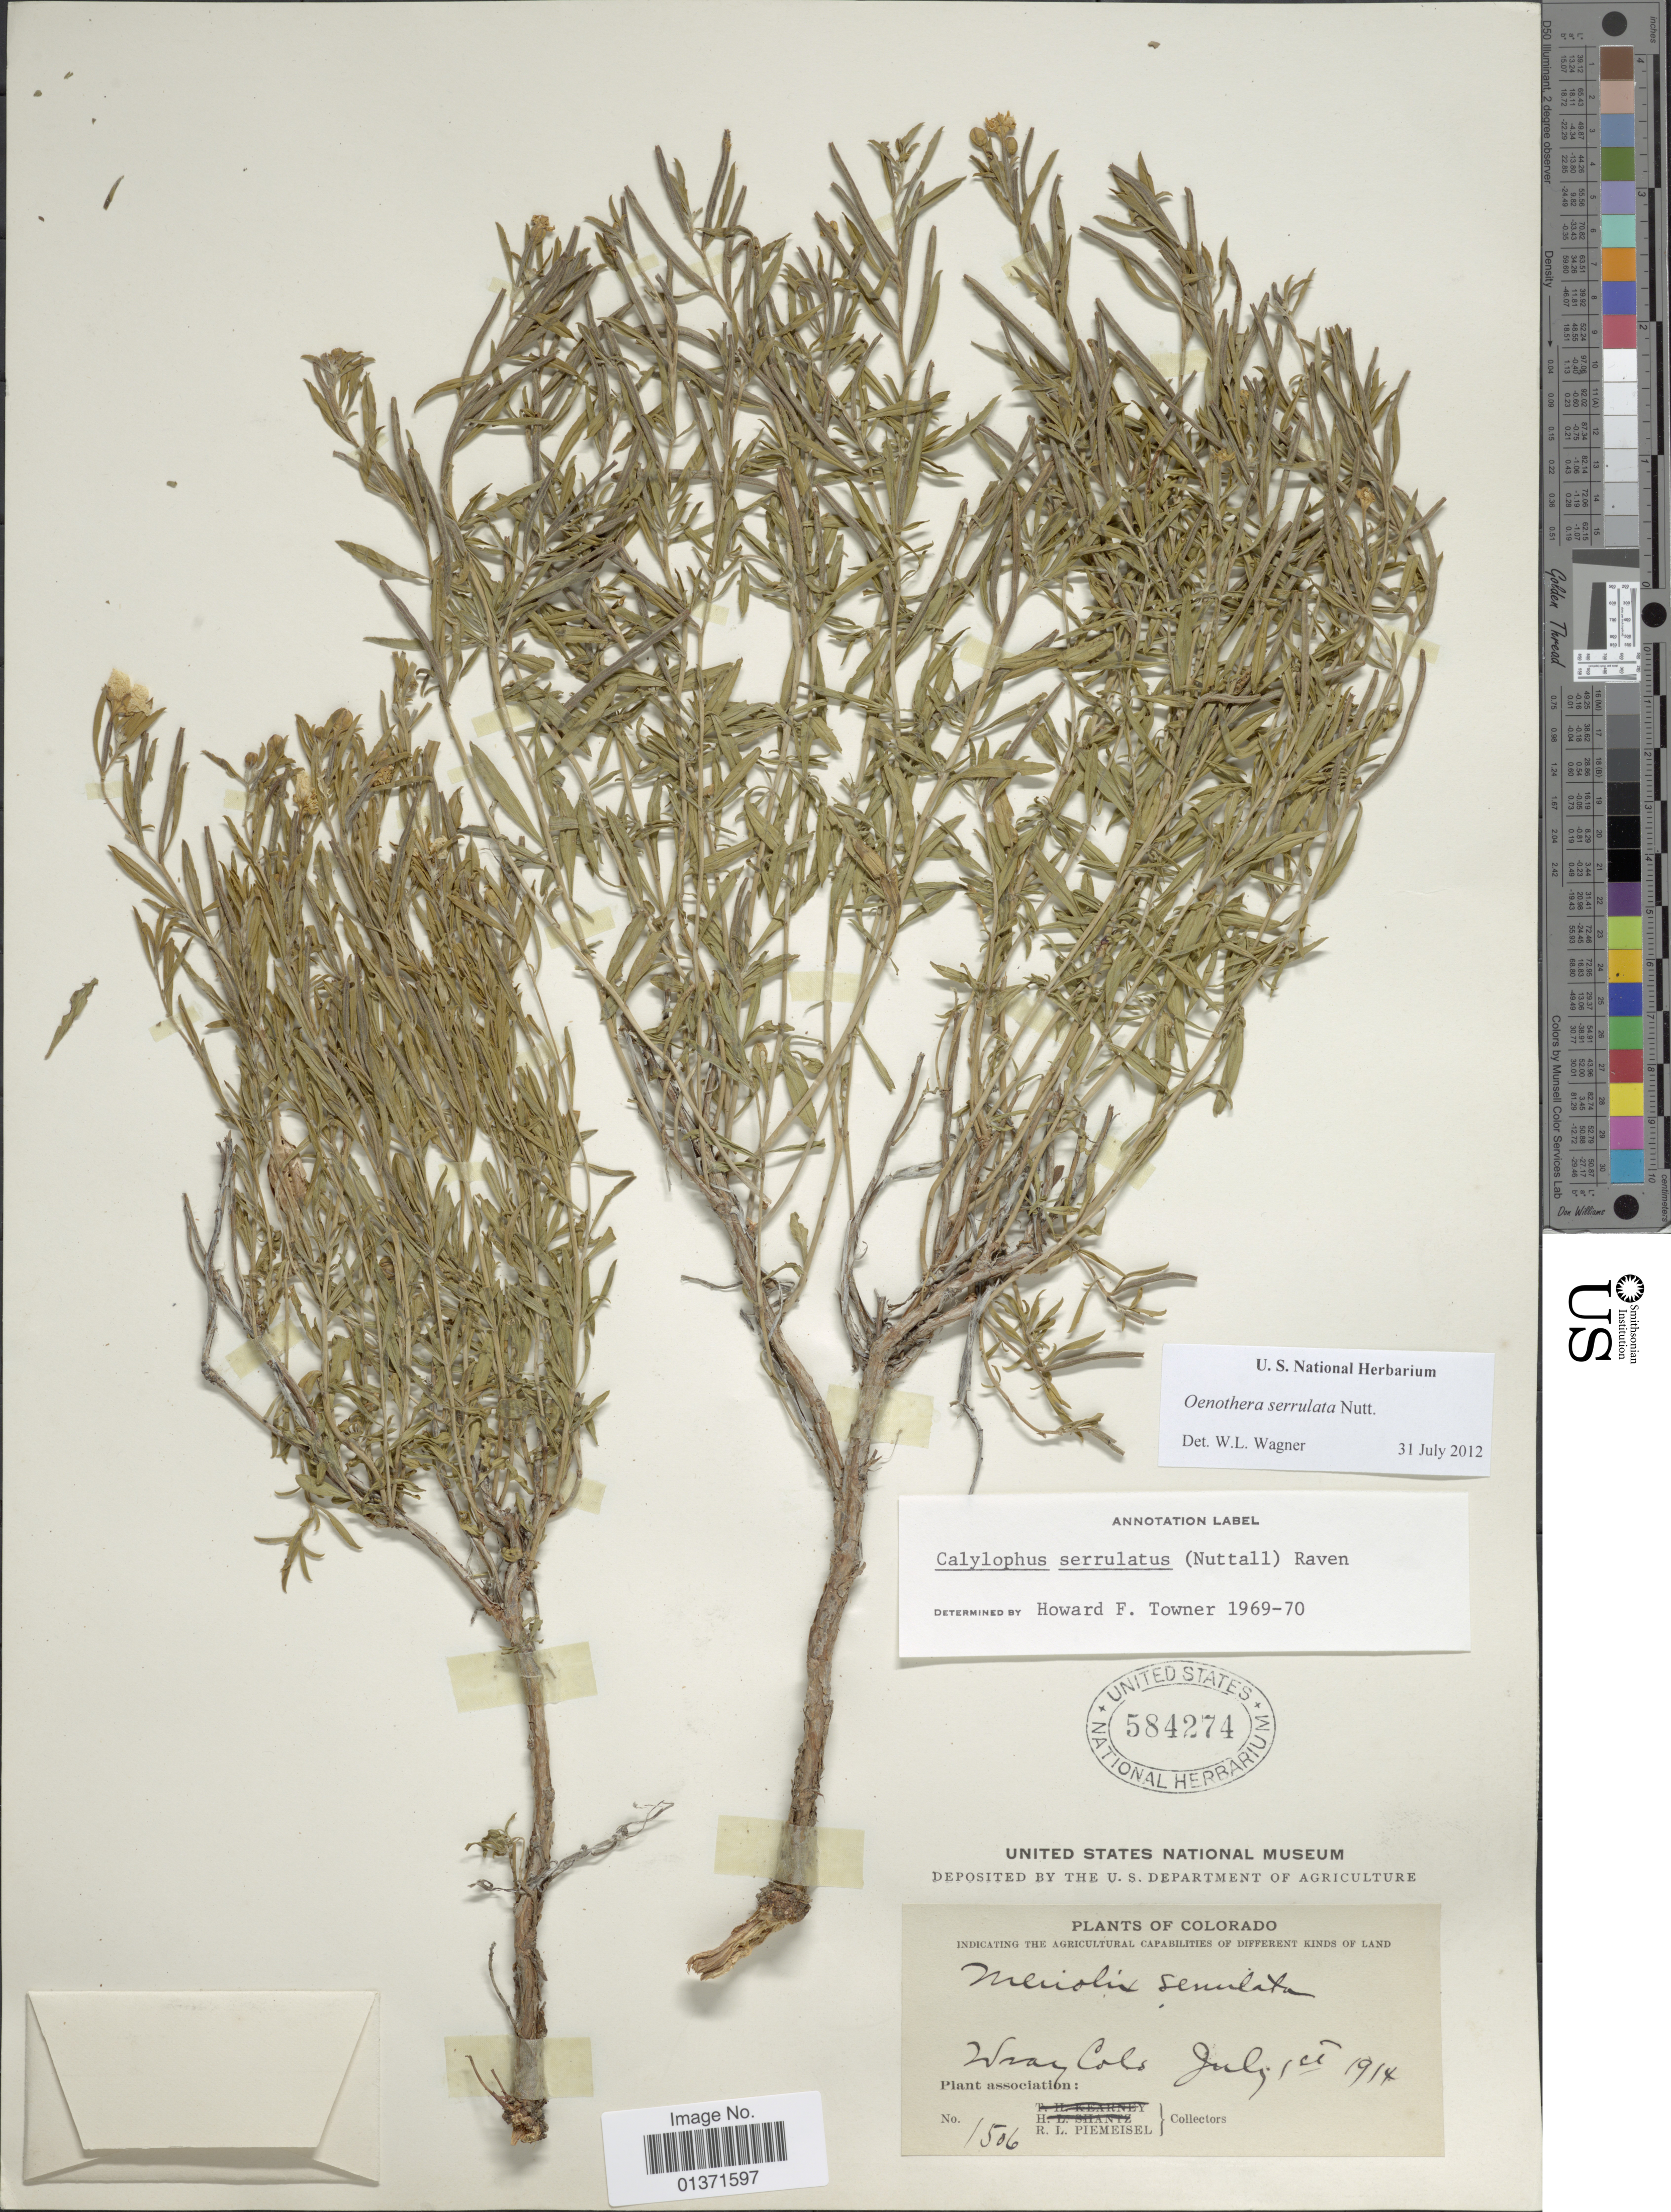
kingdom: Plantae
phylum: Tracheophyta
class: Magnoliopsida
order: Myrtales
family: Onagraceae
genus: Oenothera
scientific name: Oenothera serrulata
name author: Nutt.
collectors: R. L. Piemeisel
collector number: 1506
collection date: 1914-07-01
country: United States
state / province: Colorado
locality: Wray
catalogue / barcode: US 584274